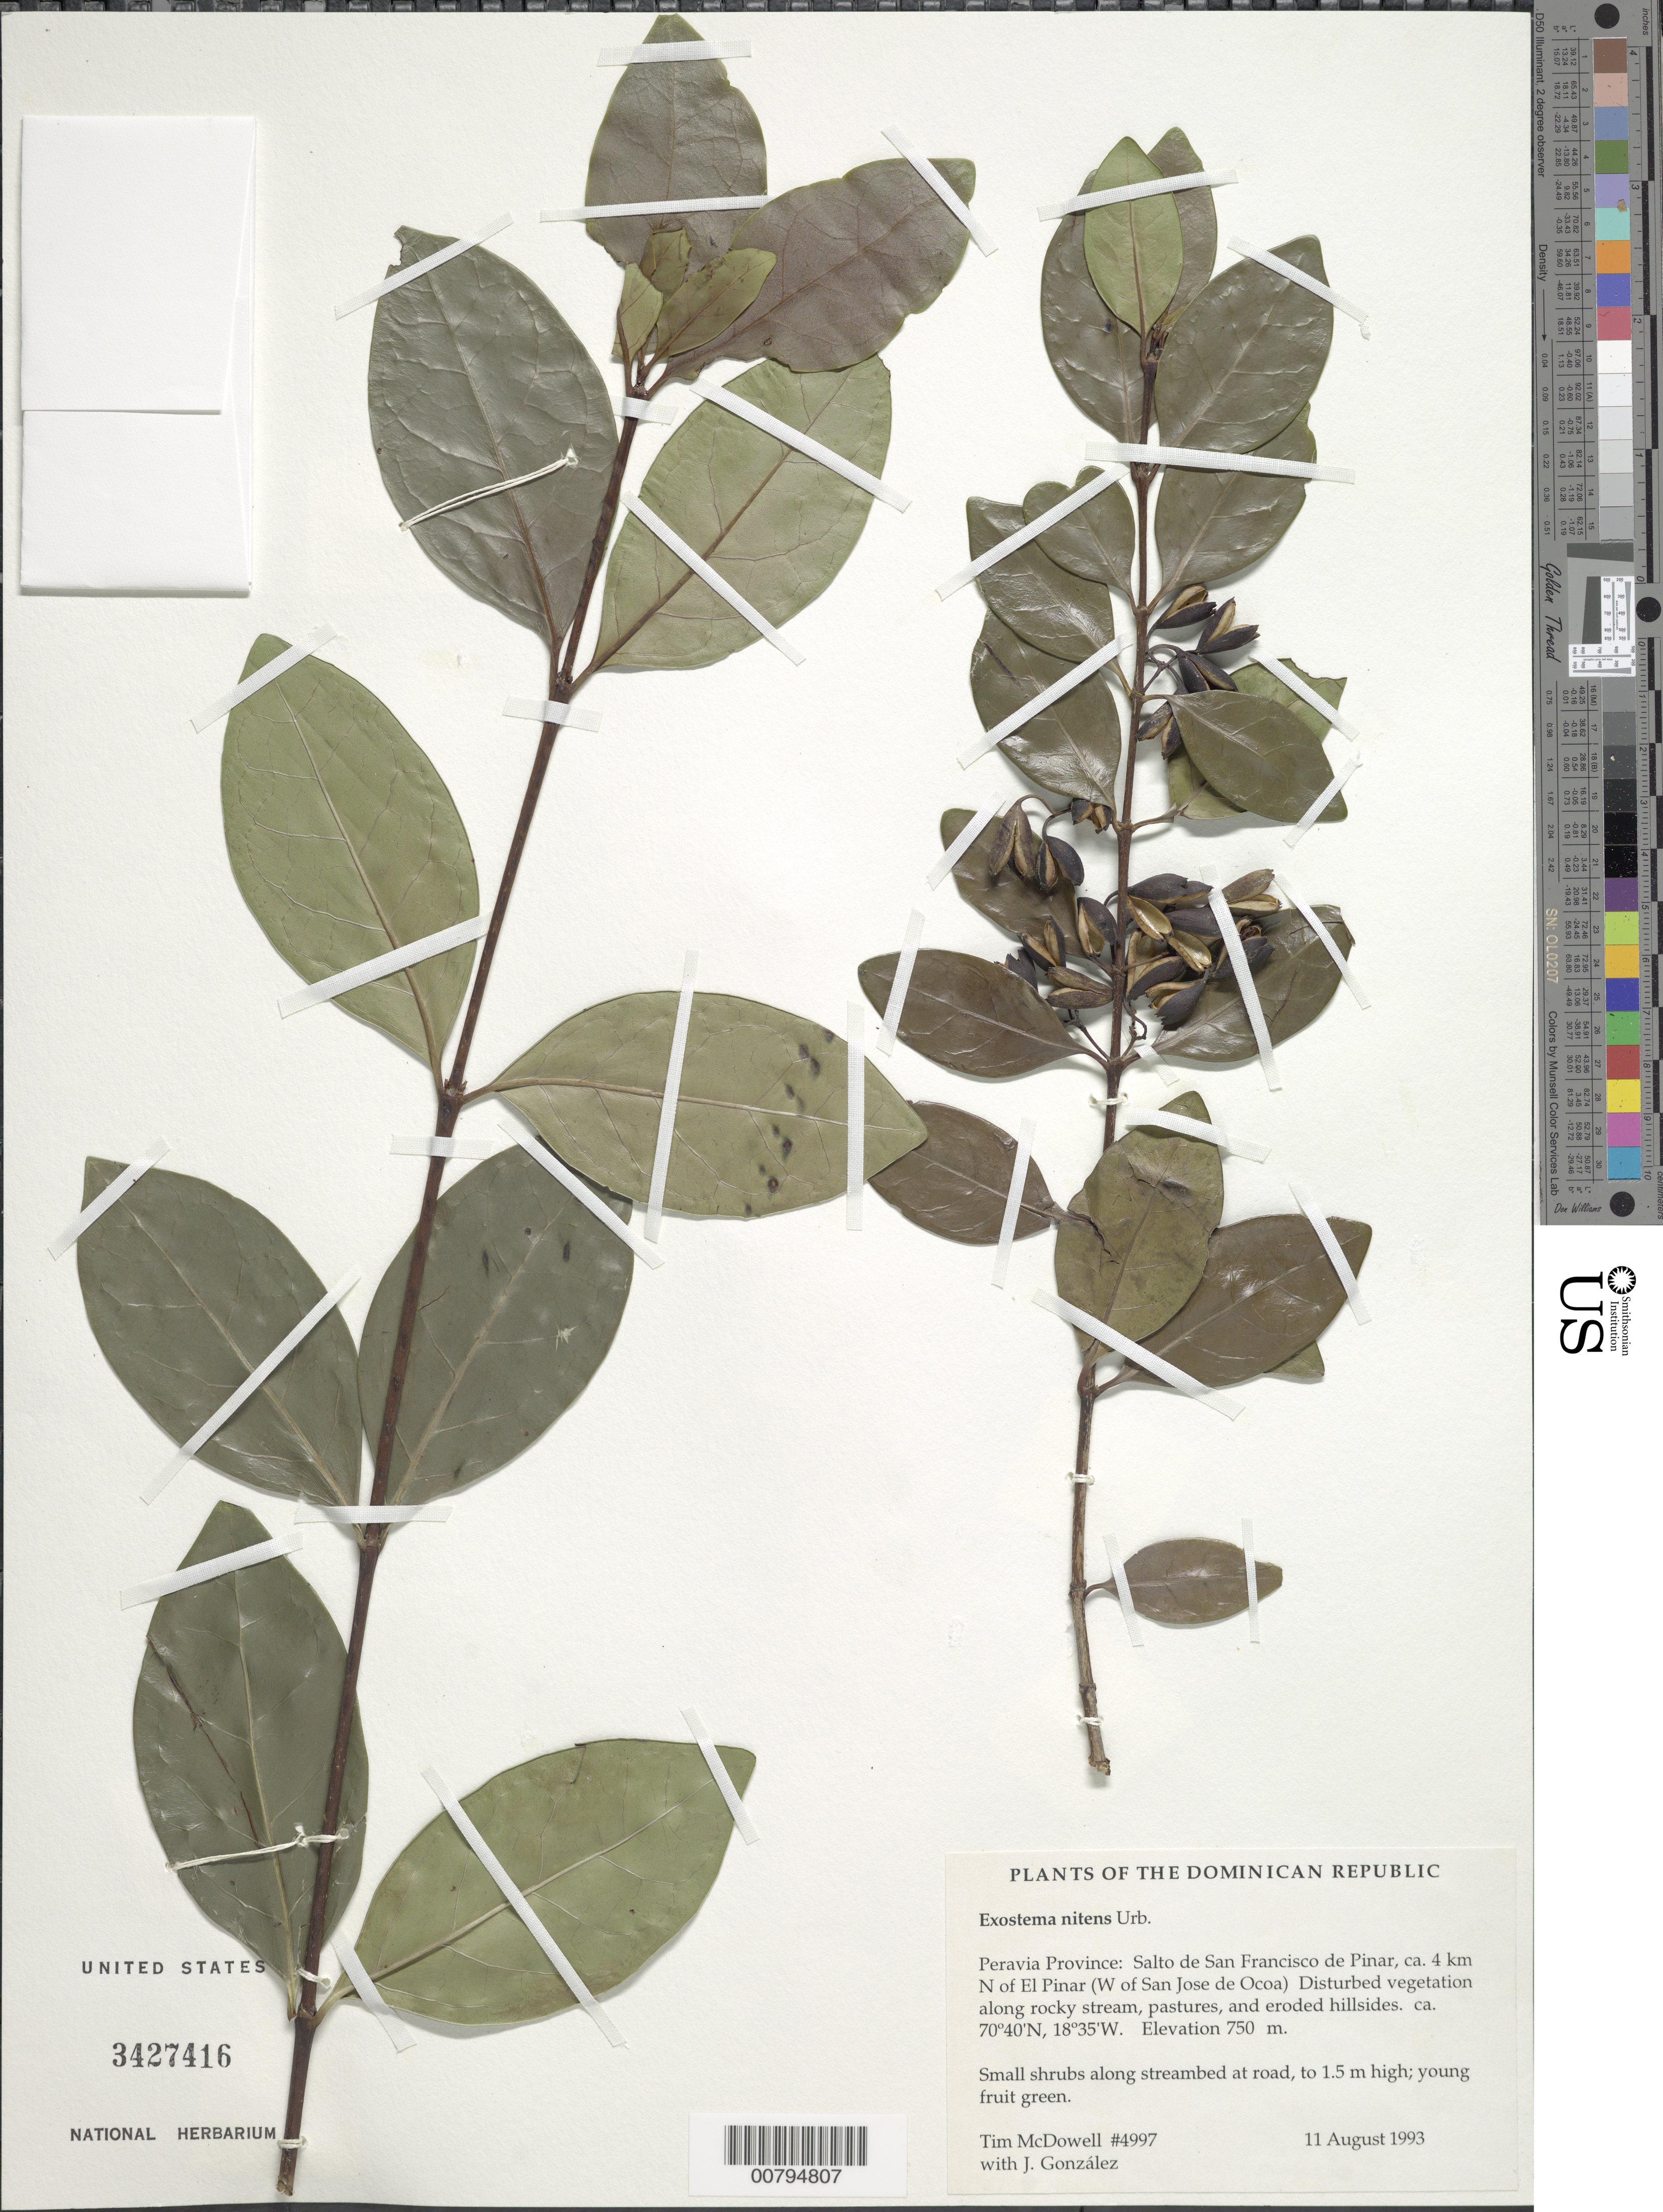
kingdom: Plantae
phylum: Tracheophyta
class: Magnoliopsida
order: Gentianales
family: Rubiaceae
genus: Exostema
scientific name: Exostema nitens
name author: Urb.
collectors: T. McDowell & J. Gonzalez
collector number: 4997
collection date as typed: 11 Aug 1993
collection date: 1993-08-11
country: Dominican Republic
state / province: Peravia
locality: Salto de San Francisco de Pinar, ca. 4 km N of El Pinar (W of San Jose de Ocoa)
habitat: Disturbed vegetation along rocky stream and streambed at road; also pastures and eroded hillsides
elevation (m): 750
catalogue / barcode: US 3427416